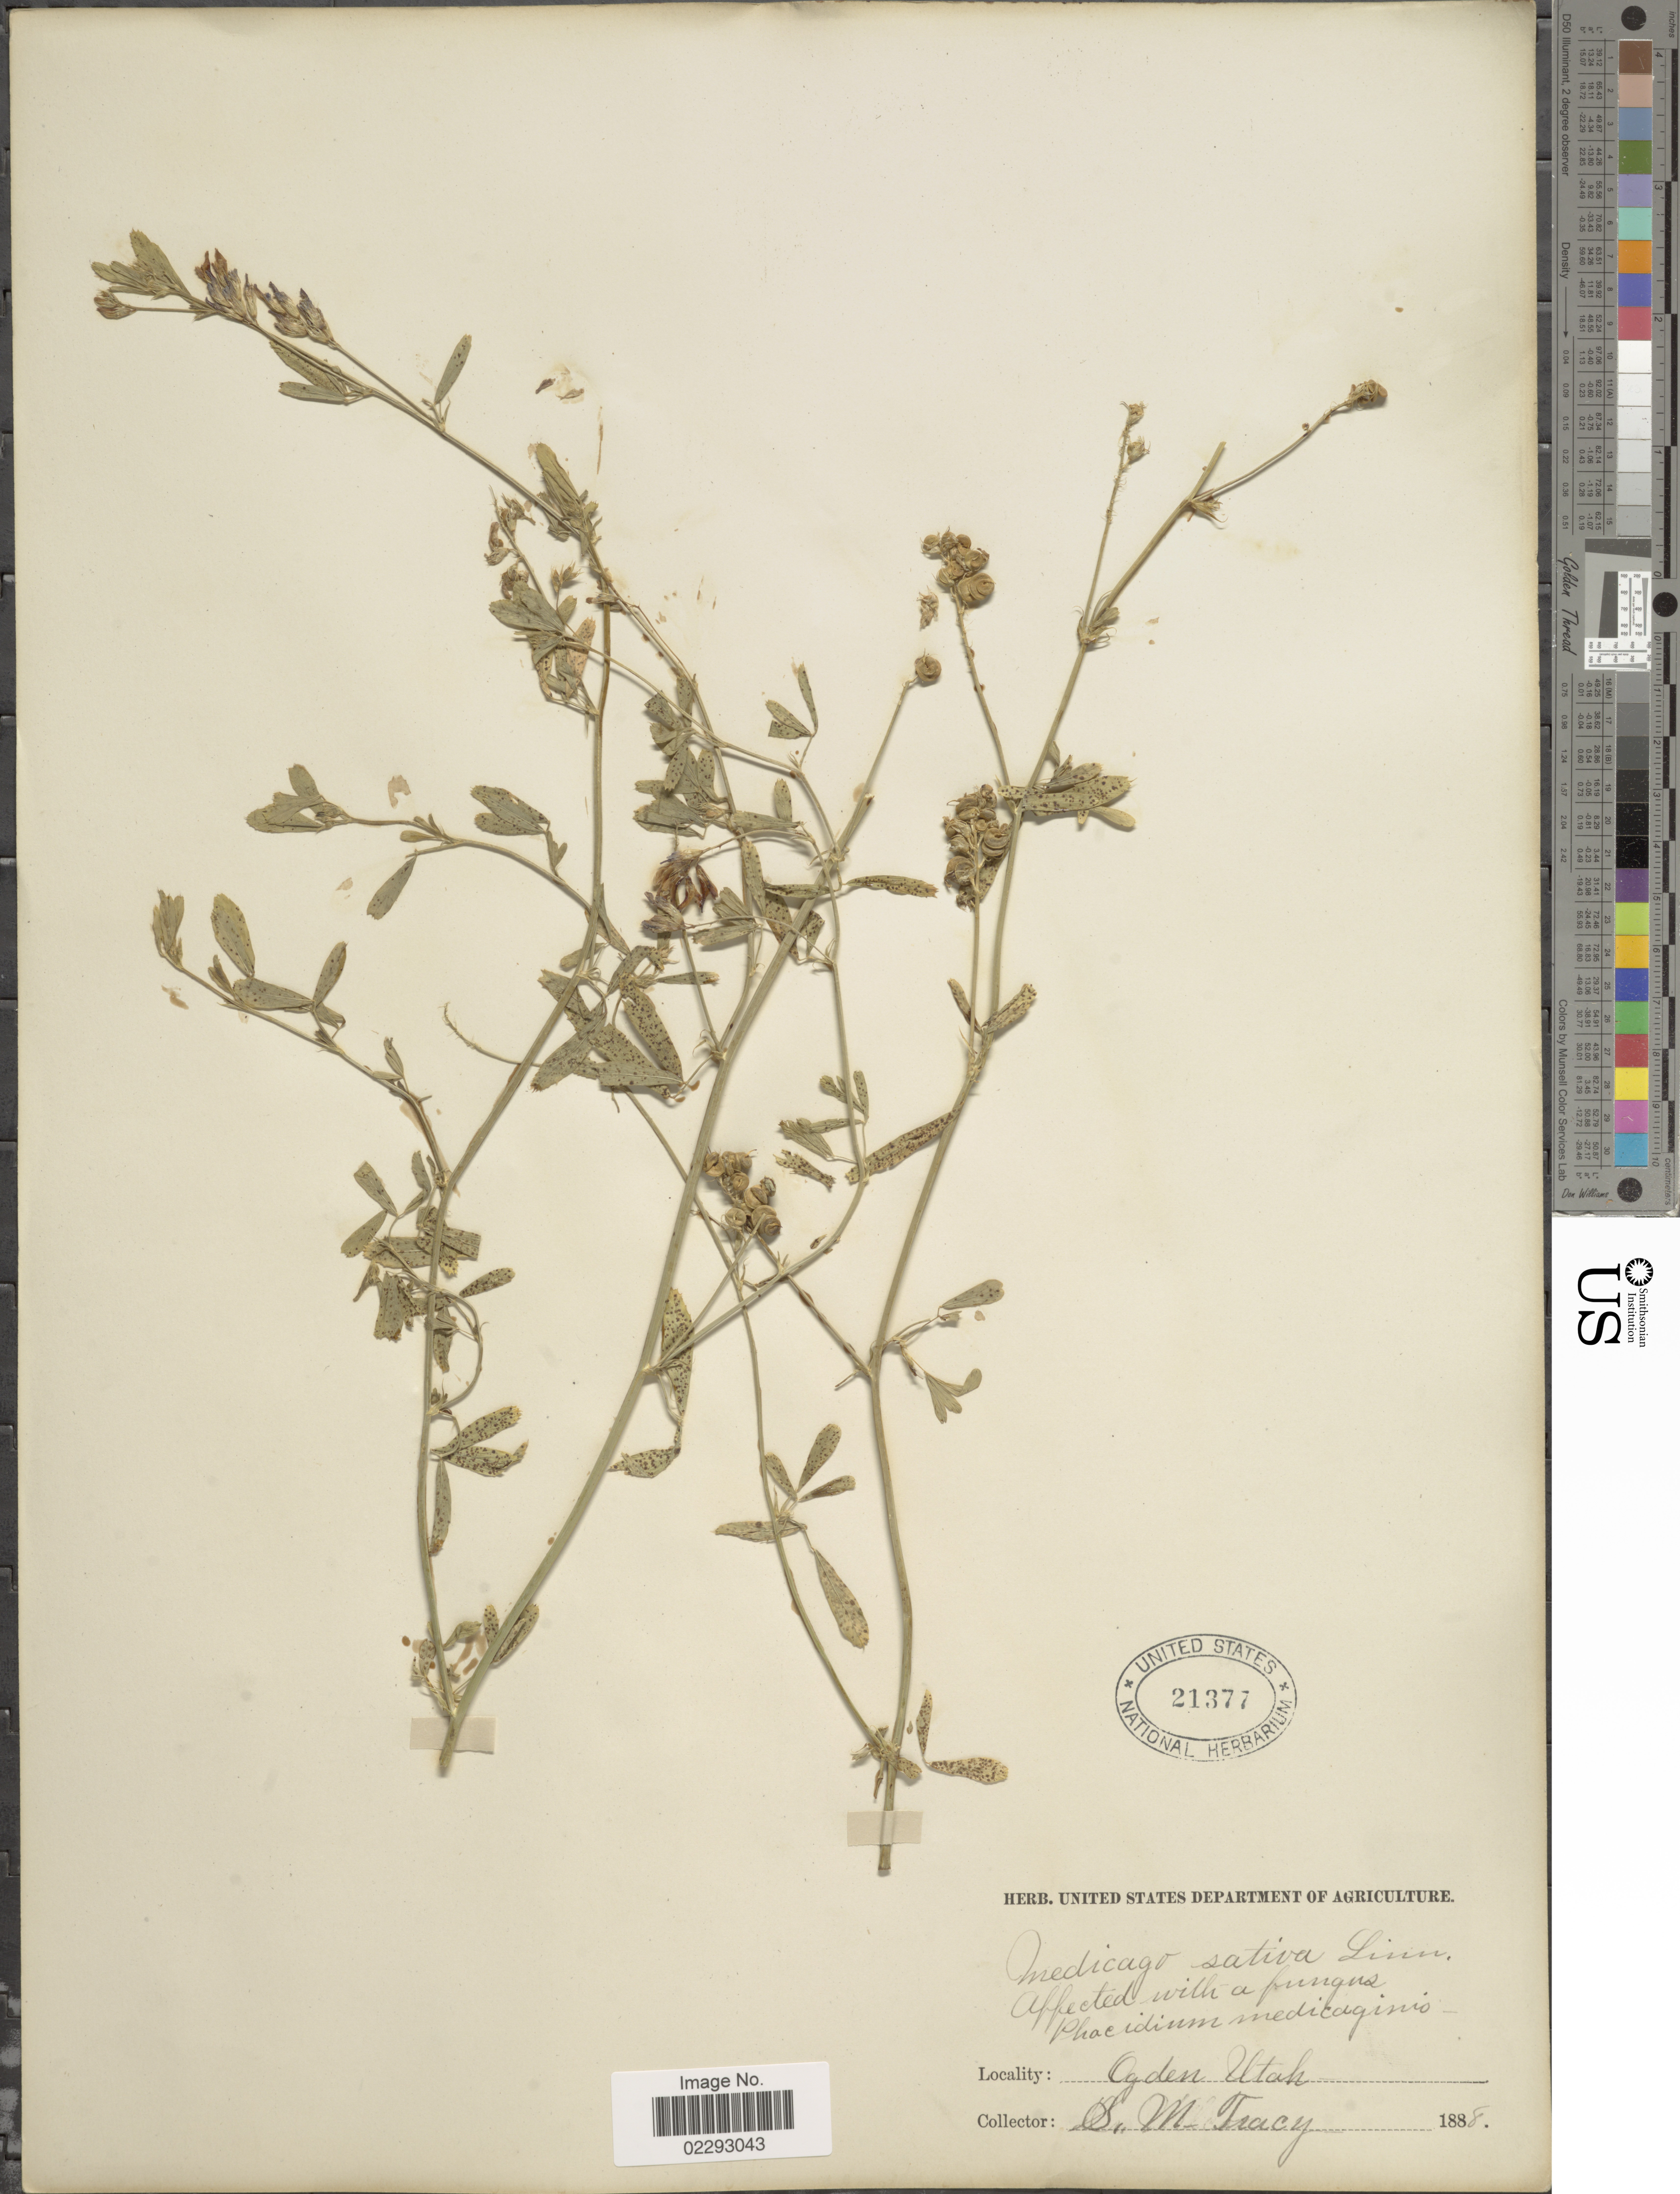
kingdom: Plantae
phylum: Tracheophyta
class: Magnoliopsida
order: Fabales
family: Fabaceae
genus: Medicago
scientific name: Medicago sativa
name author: L.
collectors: S. M. Tracy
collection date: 1888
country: United States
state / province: Utah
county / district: Weber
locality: Ogden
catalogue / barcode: US 21377